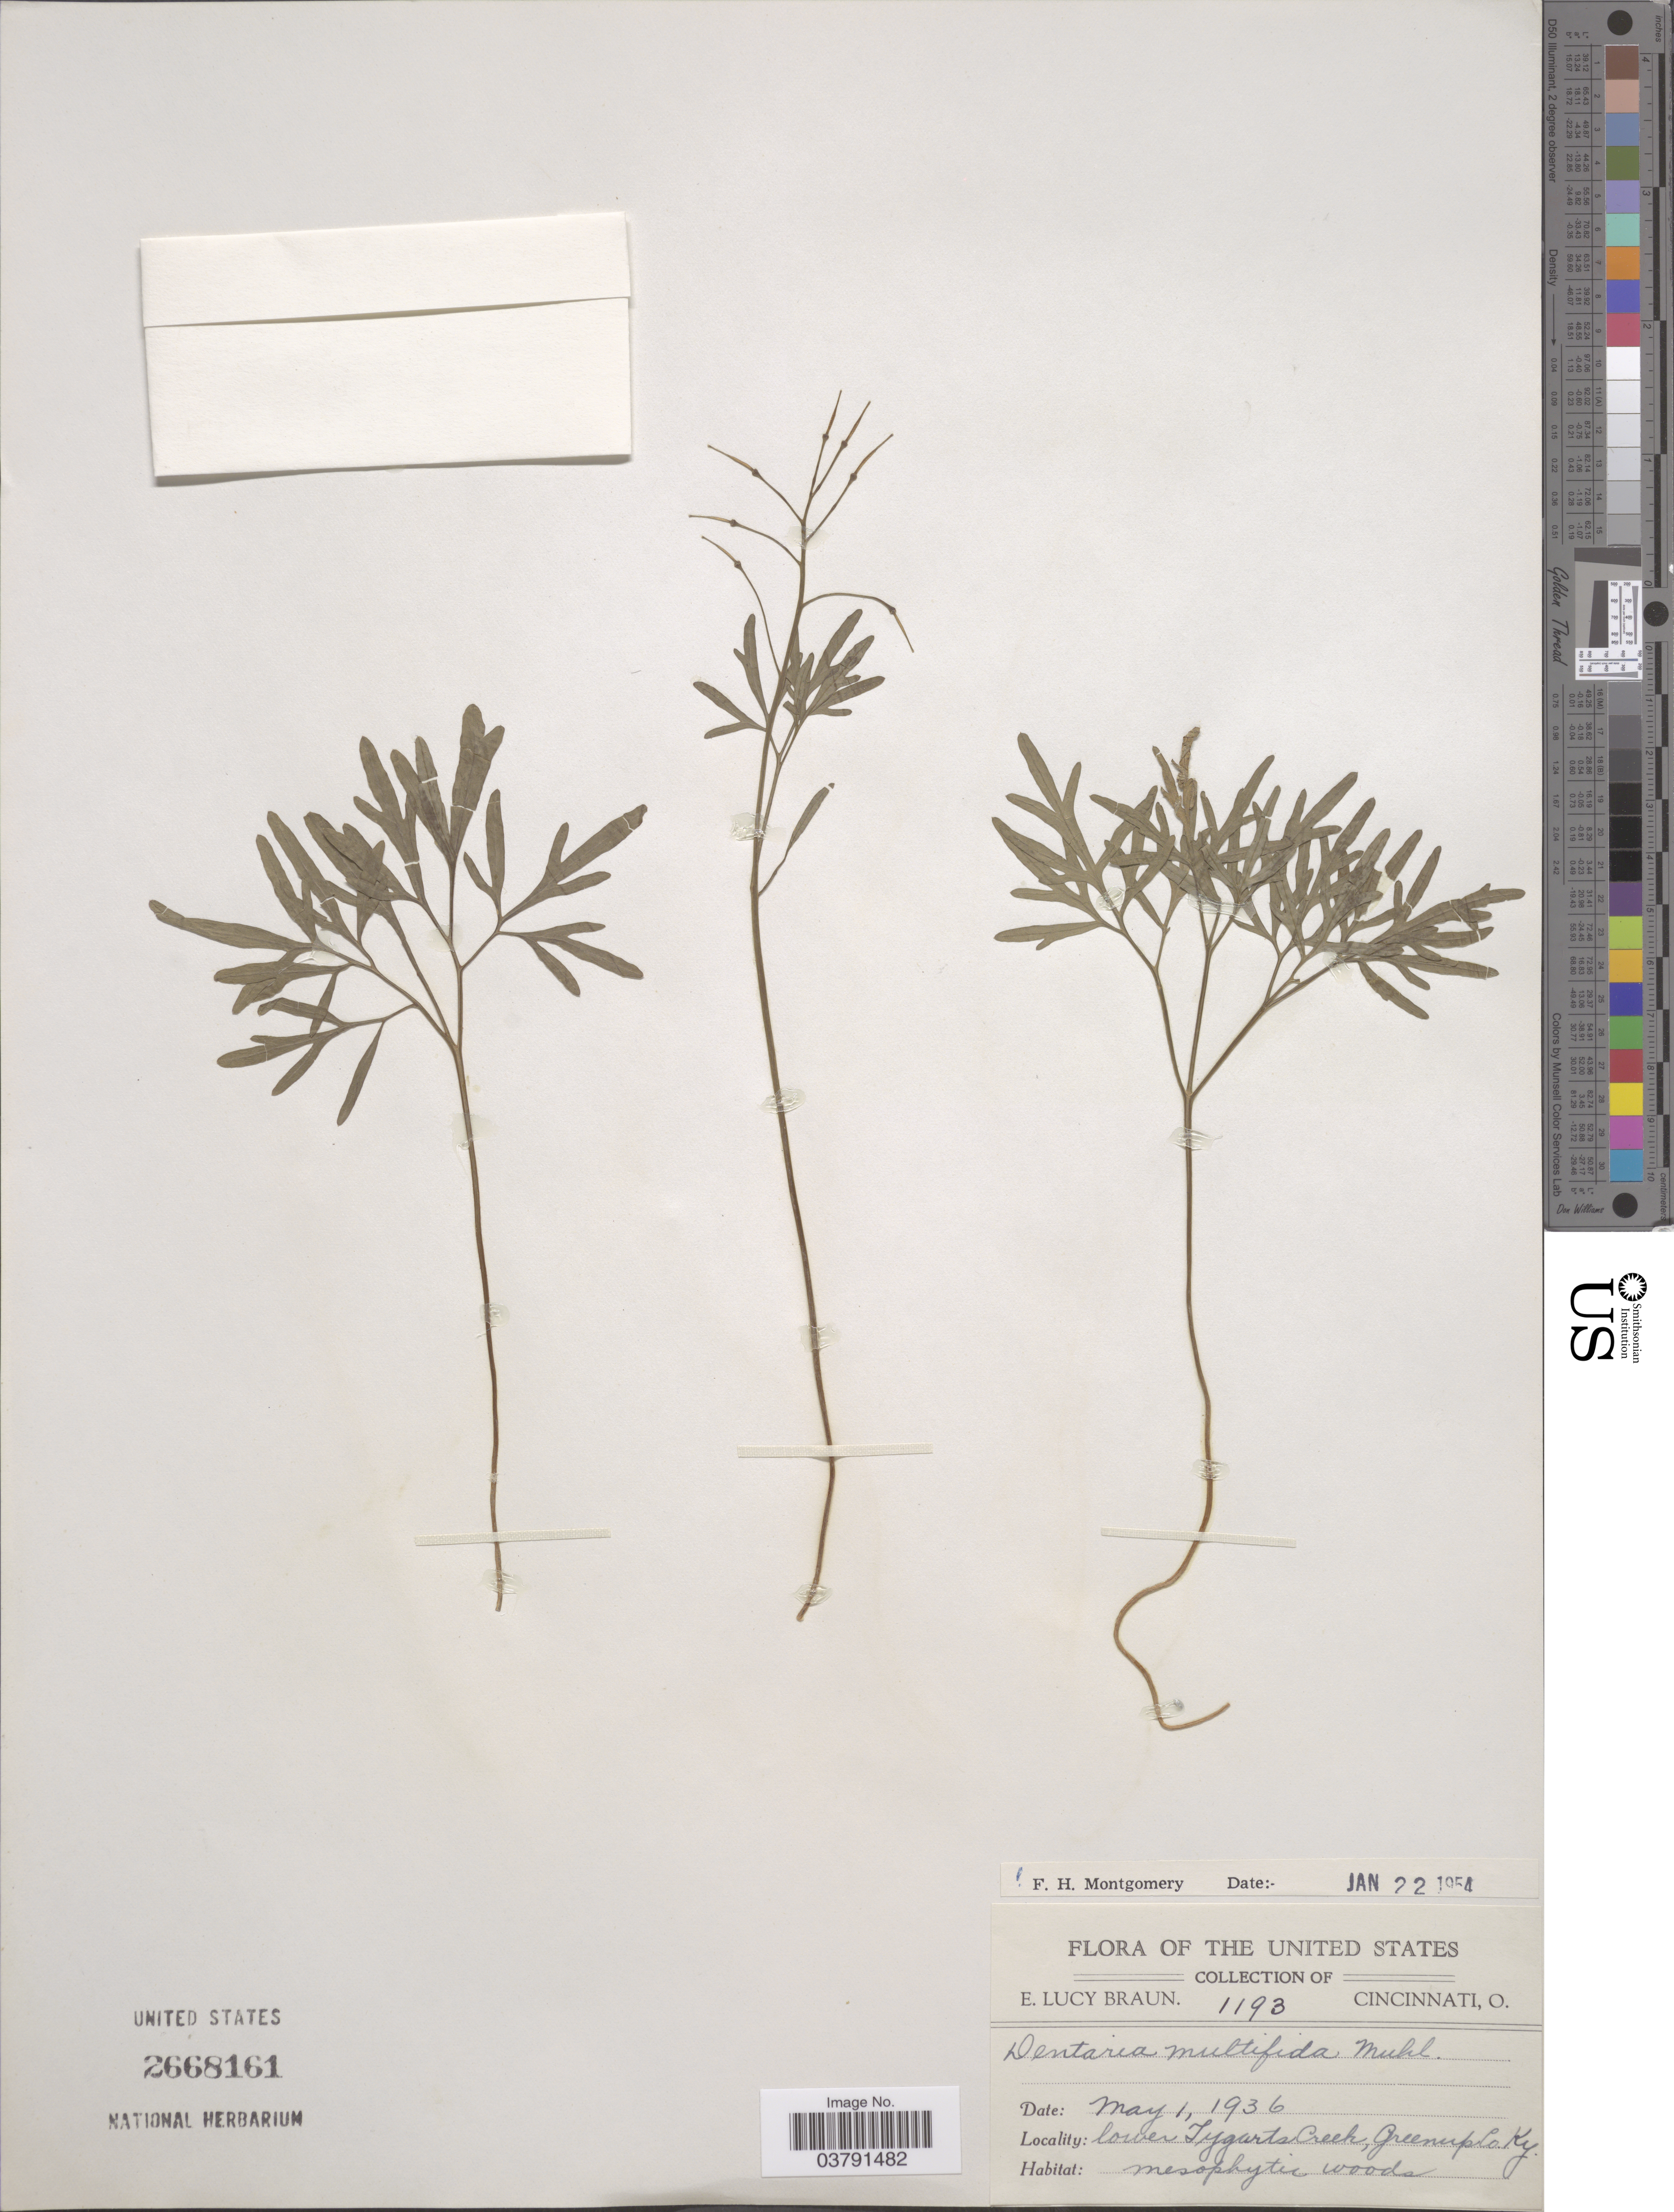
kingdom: Plantae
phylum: Tracheophyta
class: Magnoliopsida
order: Brassicales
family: Brassicaceae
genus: Dentaria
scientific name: Dentaria multifida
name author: Muhl. ex Elliott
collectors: E. L. Braun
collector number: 1193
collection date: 1936-05-01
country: United States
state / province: Kentucky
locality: Lower Tygarts Creek, Greenup Co.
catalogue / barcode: US 2668161